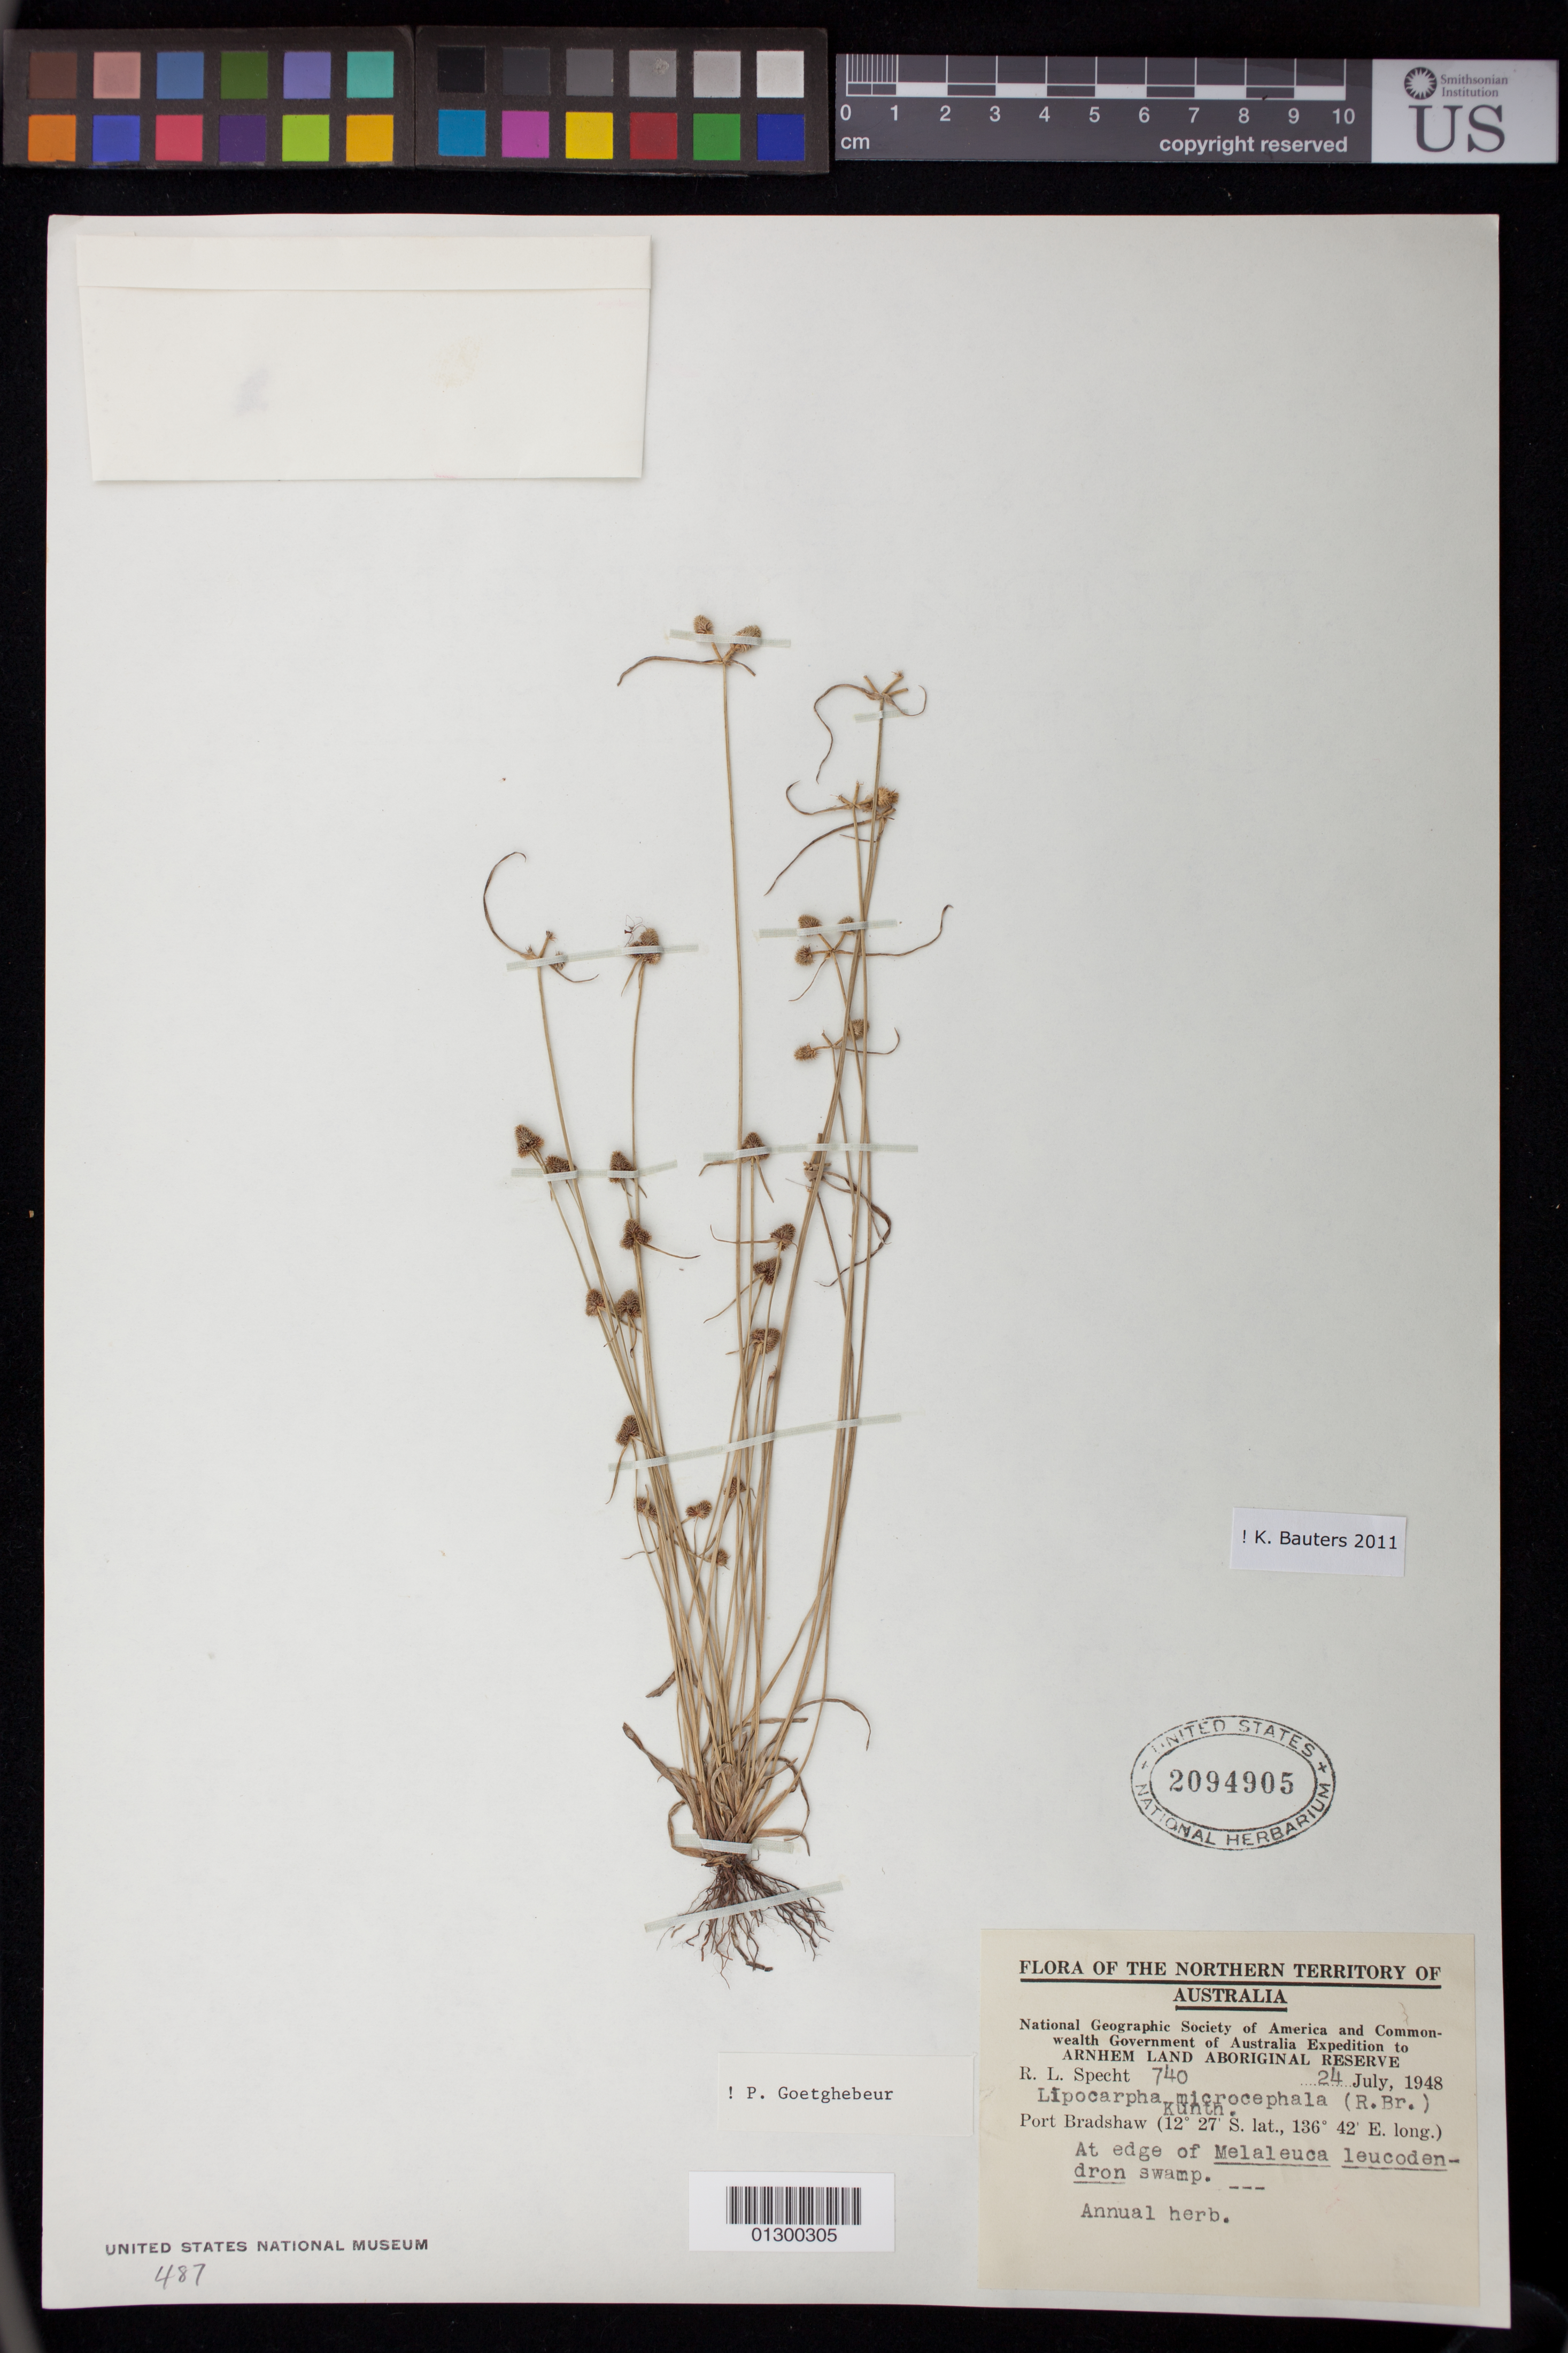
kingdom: Plantae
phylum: Tracheophyta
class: Liliopsida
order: Poales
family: Cyperaceae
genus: Cyperus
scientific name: Cyperus leptocarpus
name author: (F. Muell.) Bauters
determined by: Strong, M. T., (US), Smithsonian Institution - National Museum of Natural History (UNITED STATES)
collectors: R. L. Specht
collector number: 740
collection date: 1948-07-24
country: Australia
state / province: Northern Territory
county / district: East Arnhem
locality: Port Bradshaw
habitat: At edge of Melaleuca leucodendron swamp.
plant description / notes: Annual herb.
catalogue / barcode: US 2094905